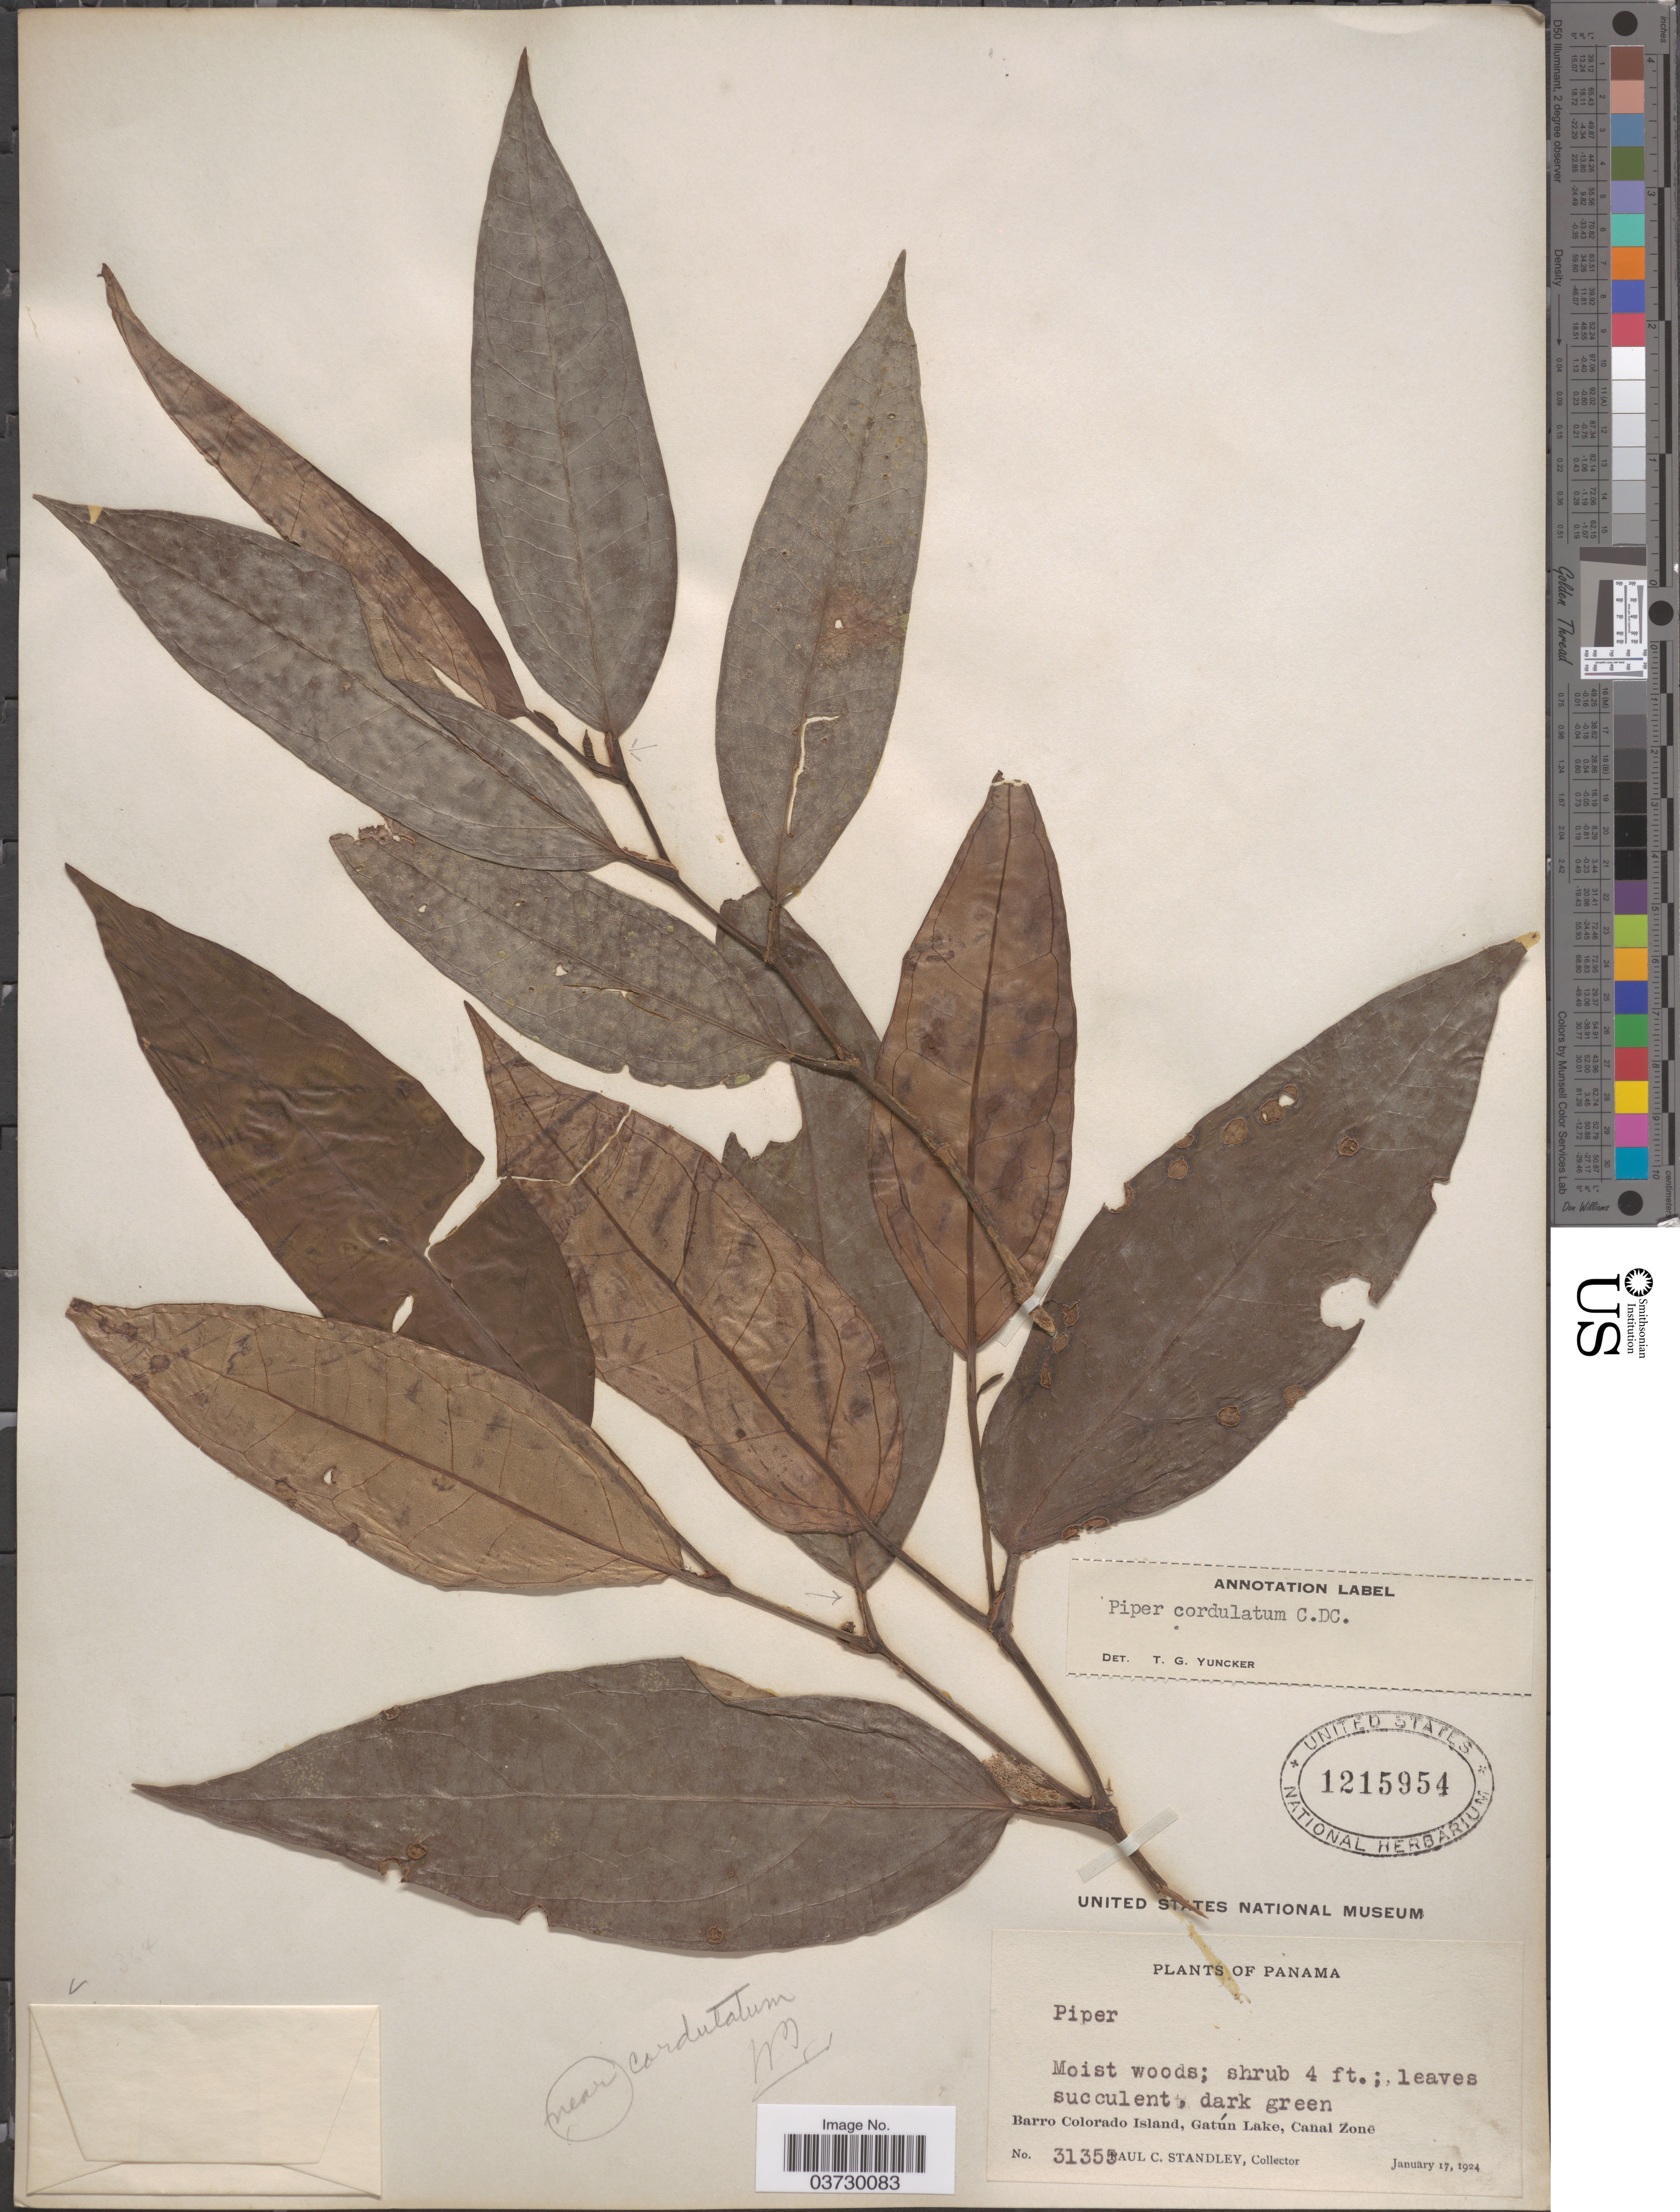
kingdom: Plantae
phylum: Tracheophyta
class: Magnoliopsida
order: Piperales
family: Piperaceae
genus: Piper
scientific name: Piper cordulatum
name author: C. DC.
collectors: P. C. Standley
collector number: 31355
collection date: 1924-01-17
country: Panama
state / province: Panamá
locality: Barro Colorado Island, Gatún Lake, Canal Zone.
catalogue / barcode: US 1215954